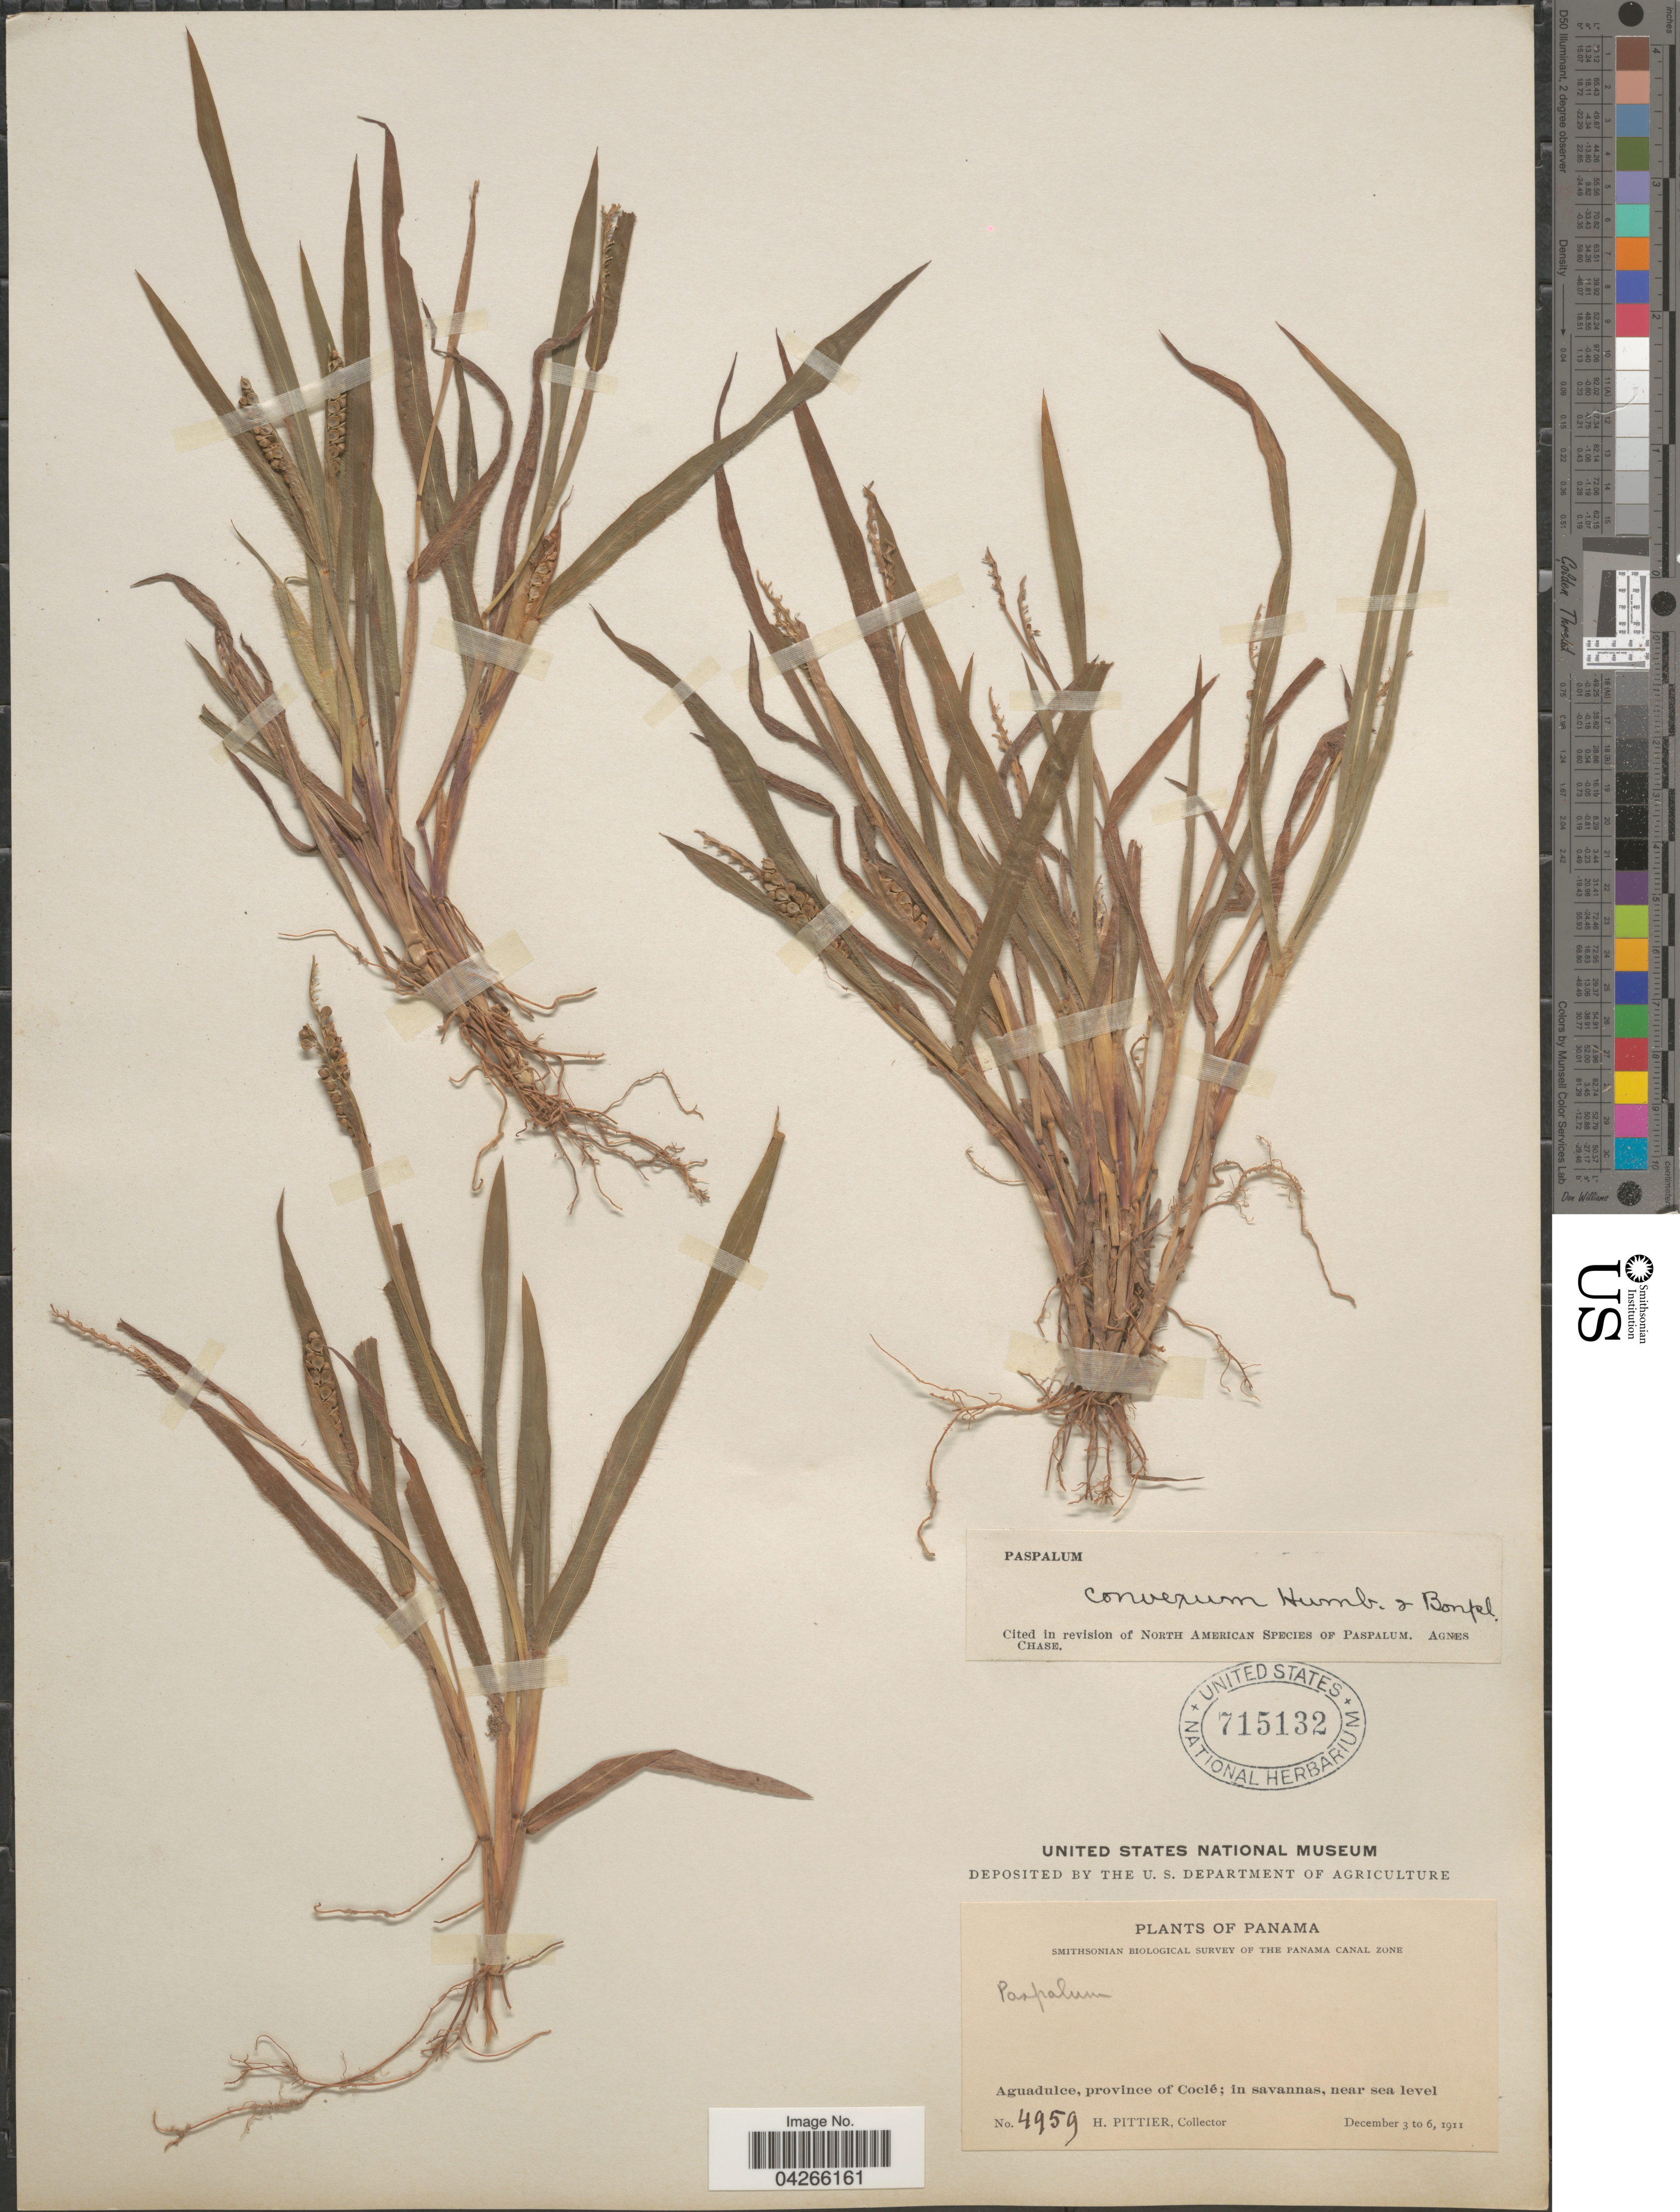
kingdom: Plantae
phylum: Tracheophyta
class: Liliopsida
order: Poales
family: Poaceae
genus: Paspalum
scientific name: Paspalum convexum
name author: Humb. & Bonpl. ex Flüggé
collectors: H. F. Pittier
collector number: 4959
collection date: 1911-12-03/1911-12-06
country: Panama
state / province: Cocle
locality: Smithsonian Biological Survey of the Panama Canal Zone. Aguadulce.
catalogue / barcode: US 715132